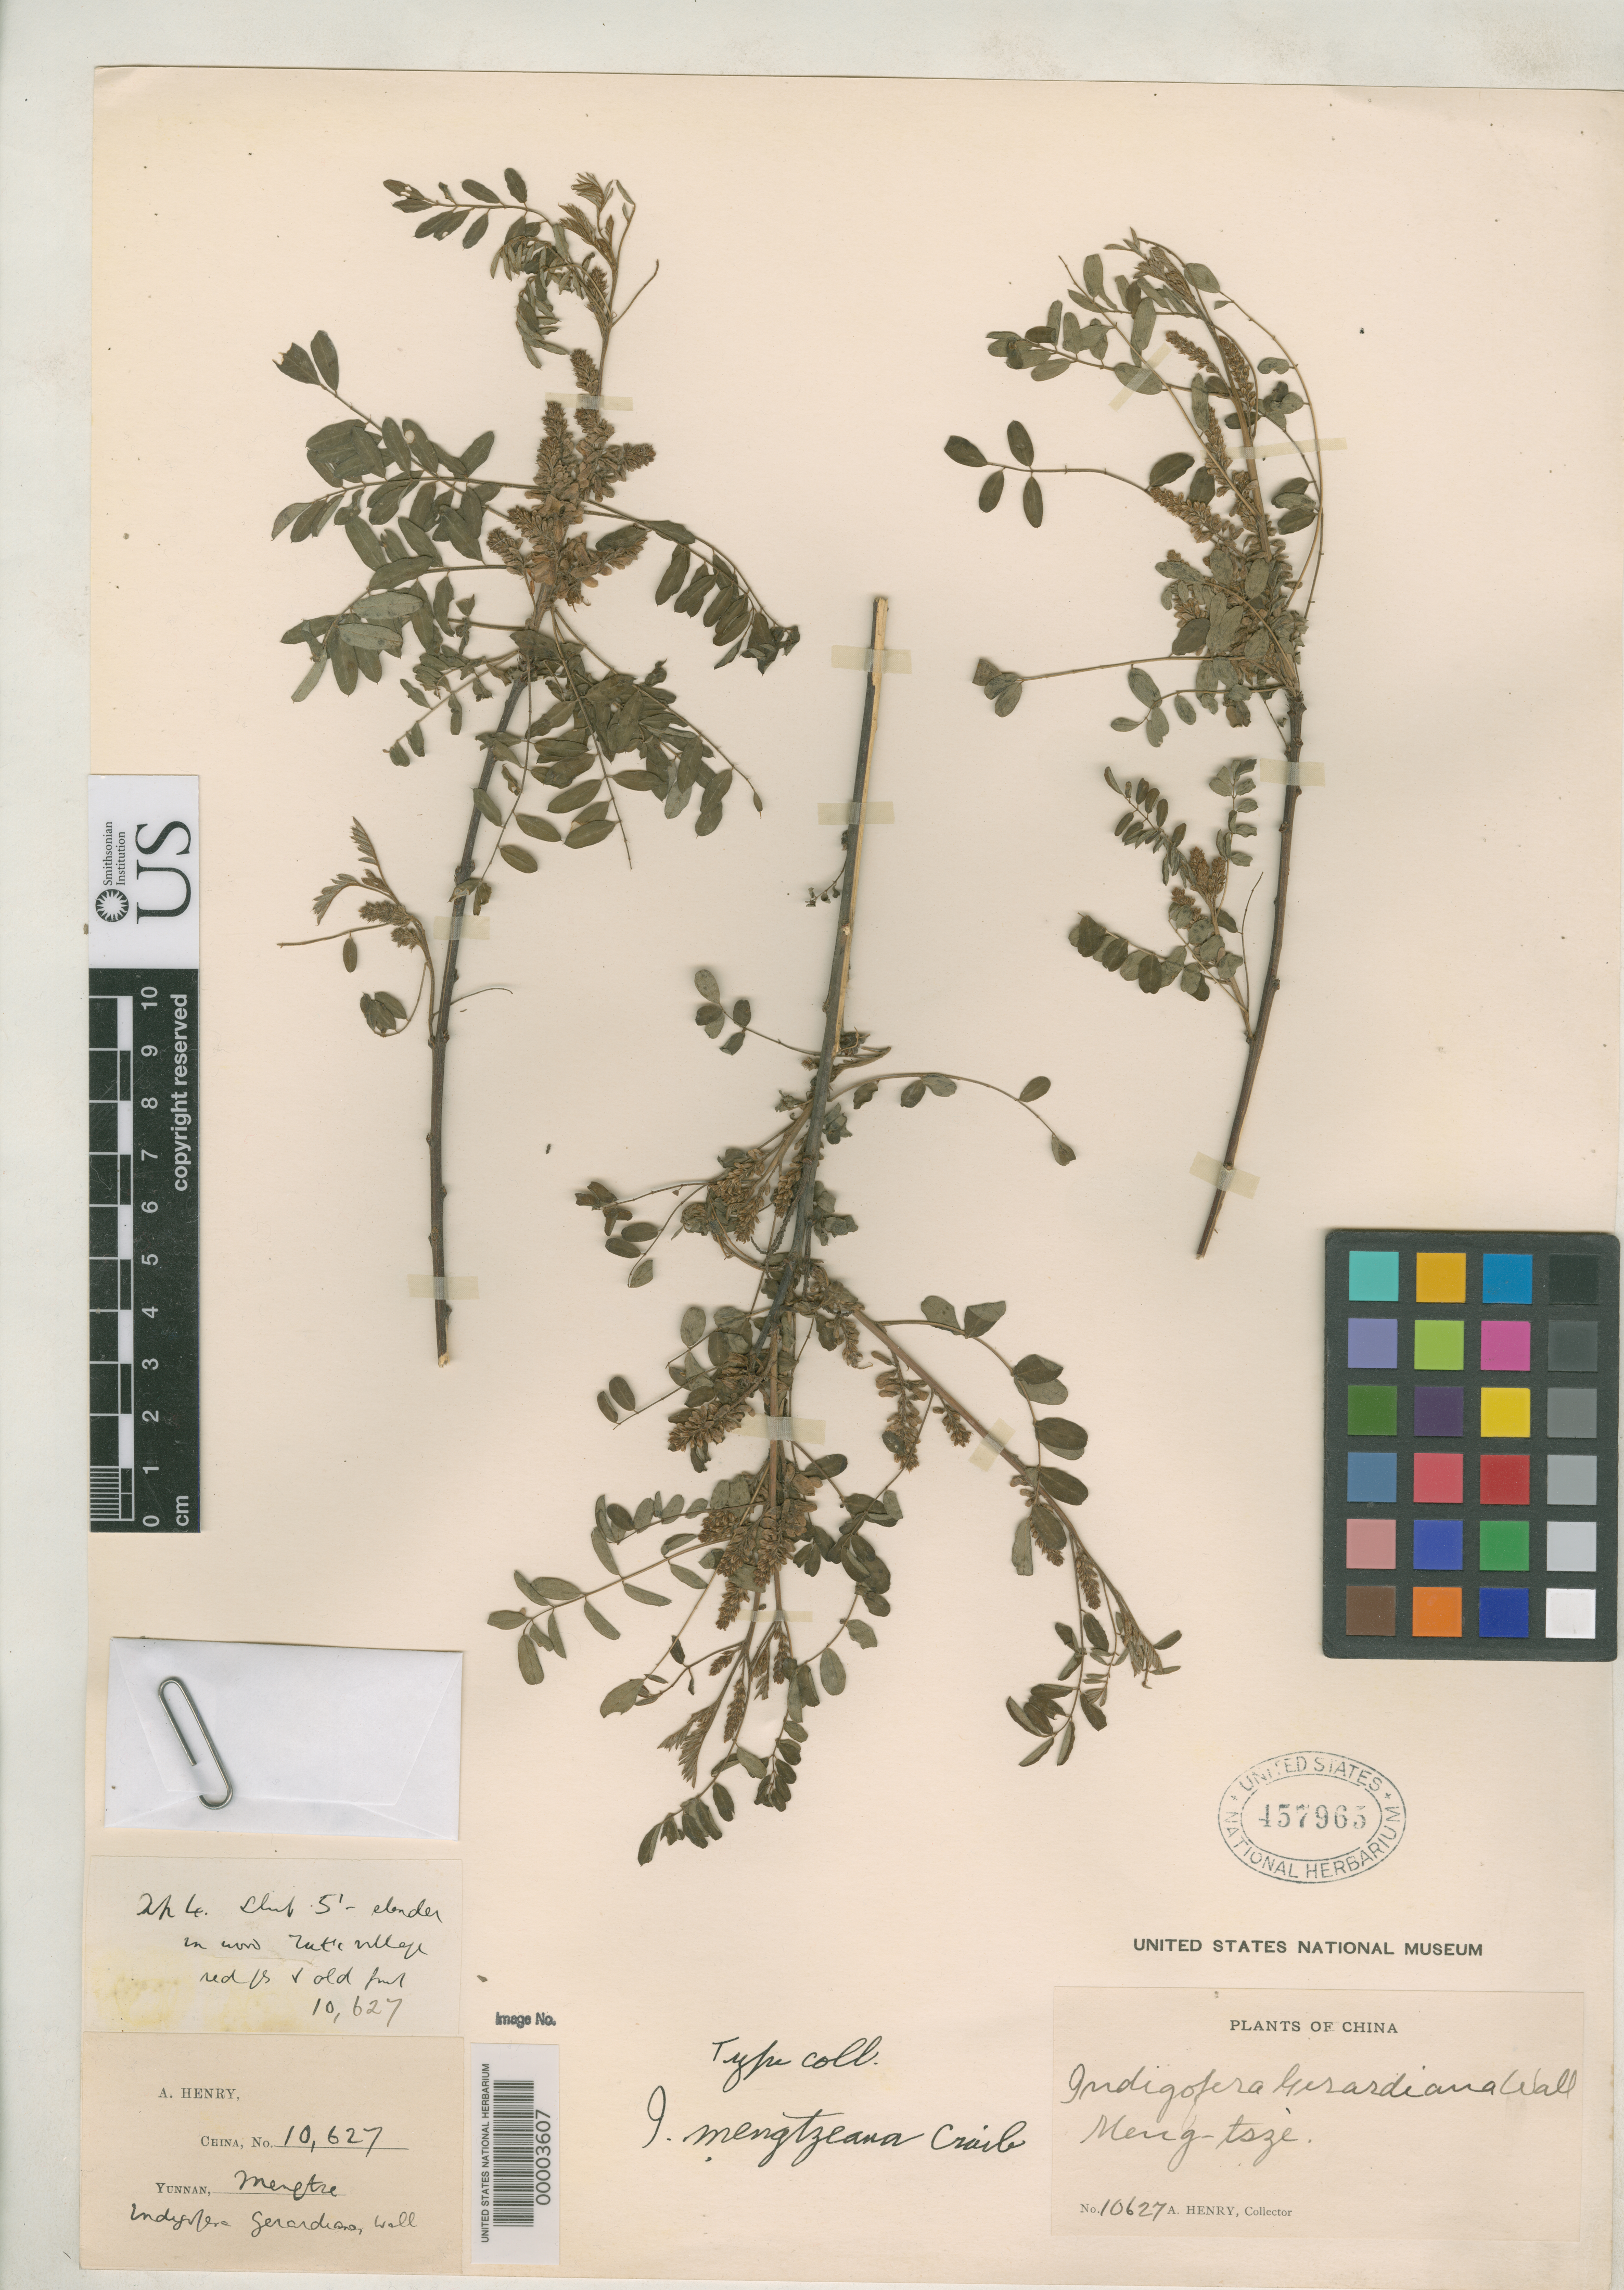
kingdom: Plantae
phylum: Tracheophyta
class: Magnoliopsida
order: Fabales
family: Fabaceae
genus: Indigofera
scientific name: Indigofera mengtzeana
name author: Craib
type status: Isotype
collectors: A. Henry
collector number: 10627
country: China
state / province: Yunnan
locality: Yunnan, Mengtze.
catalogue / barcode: US 457965